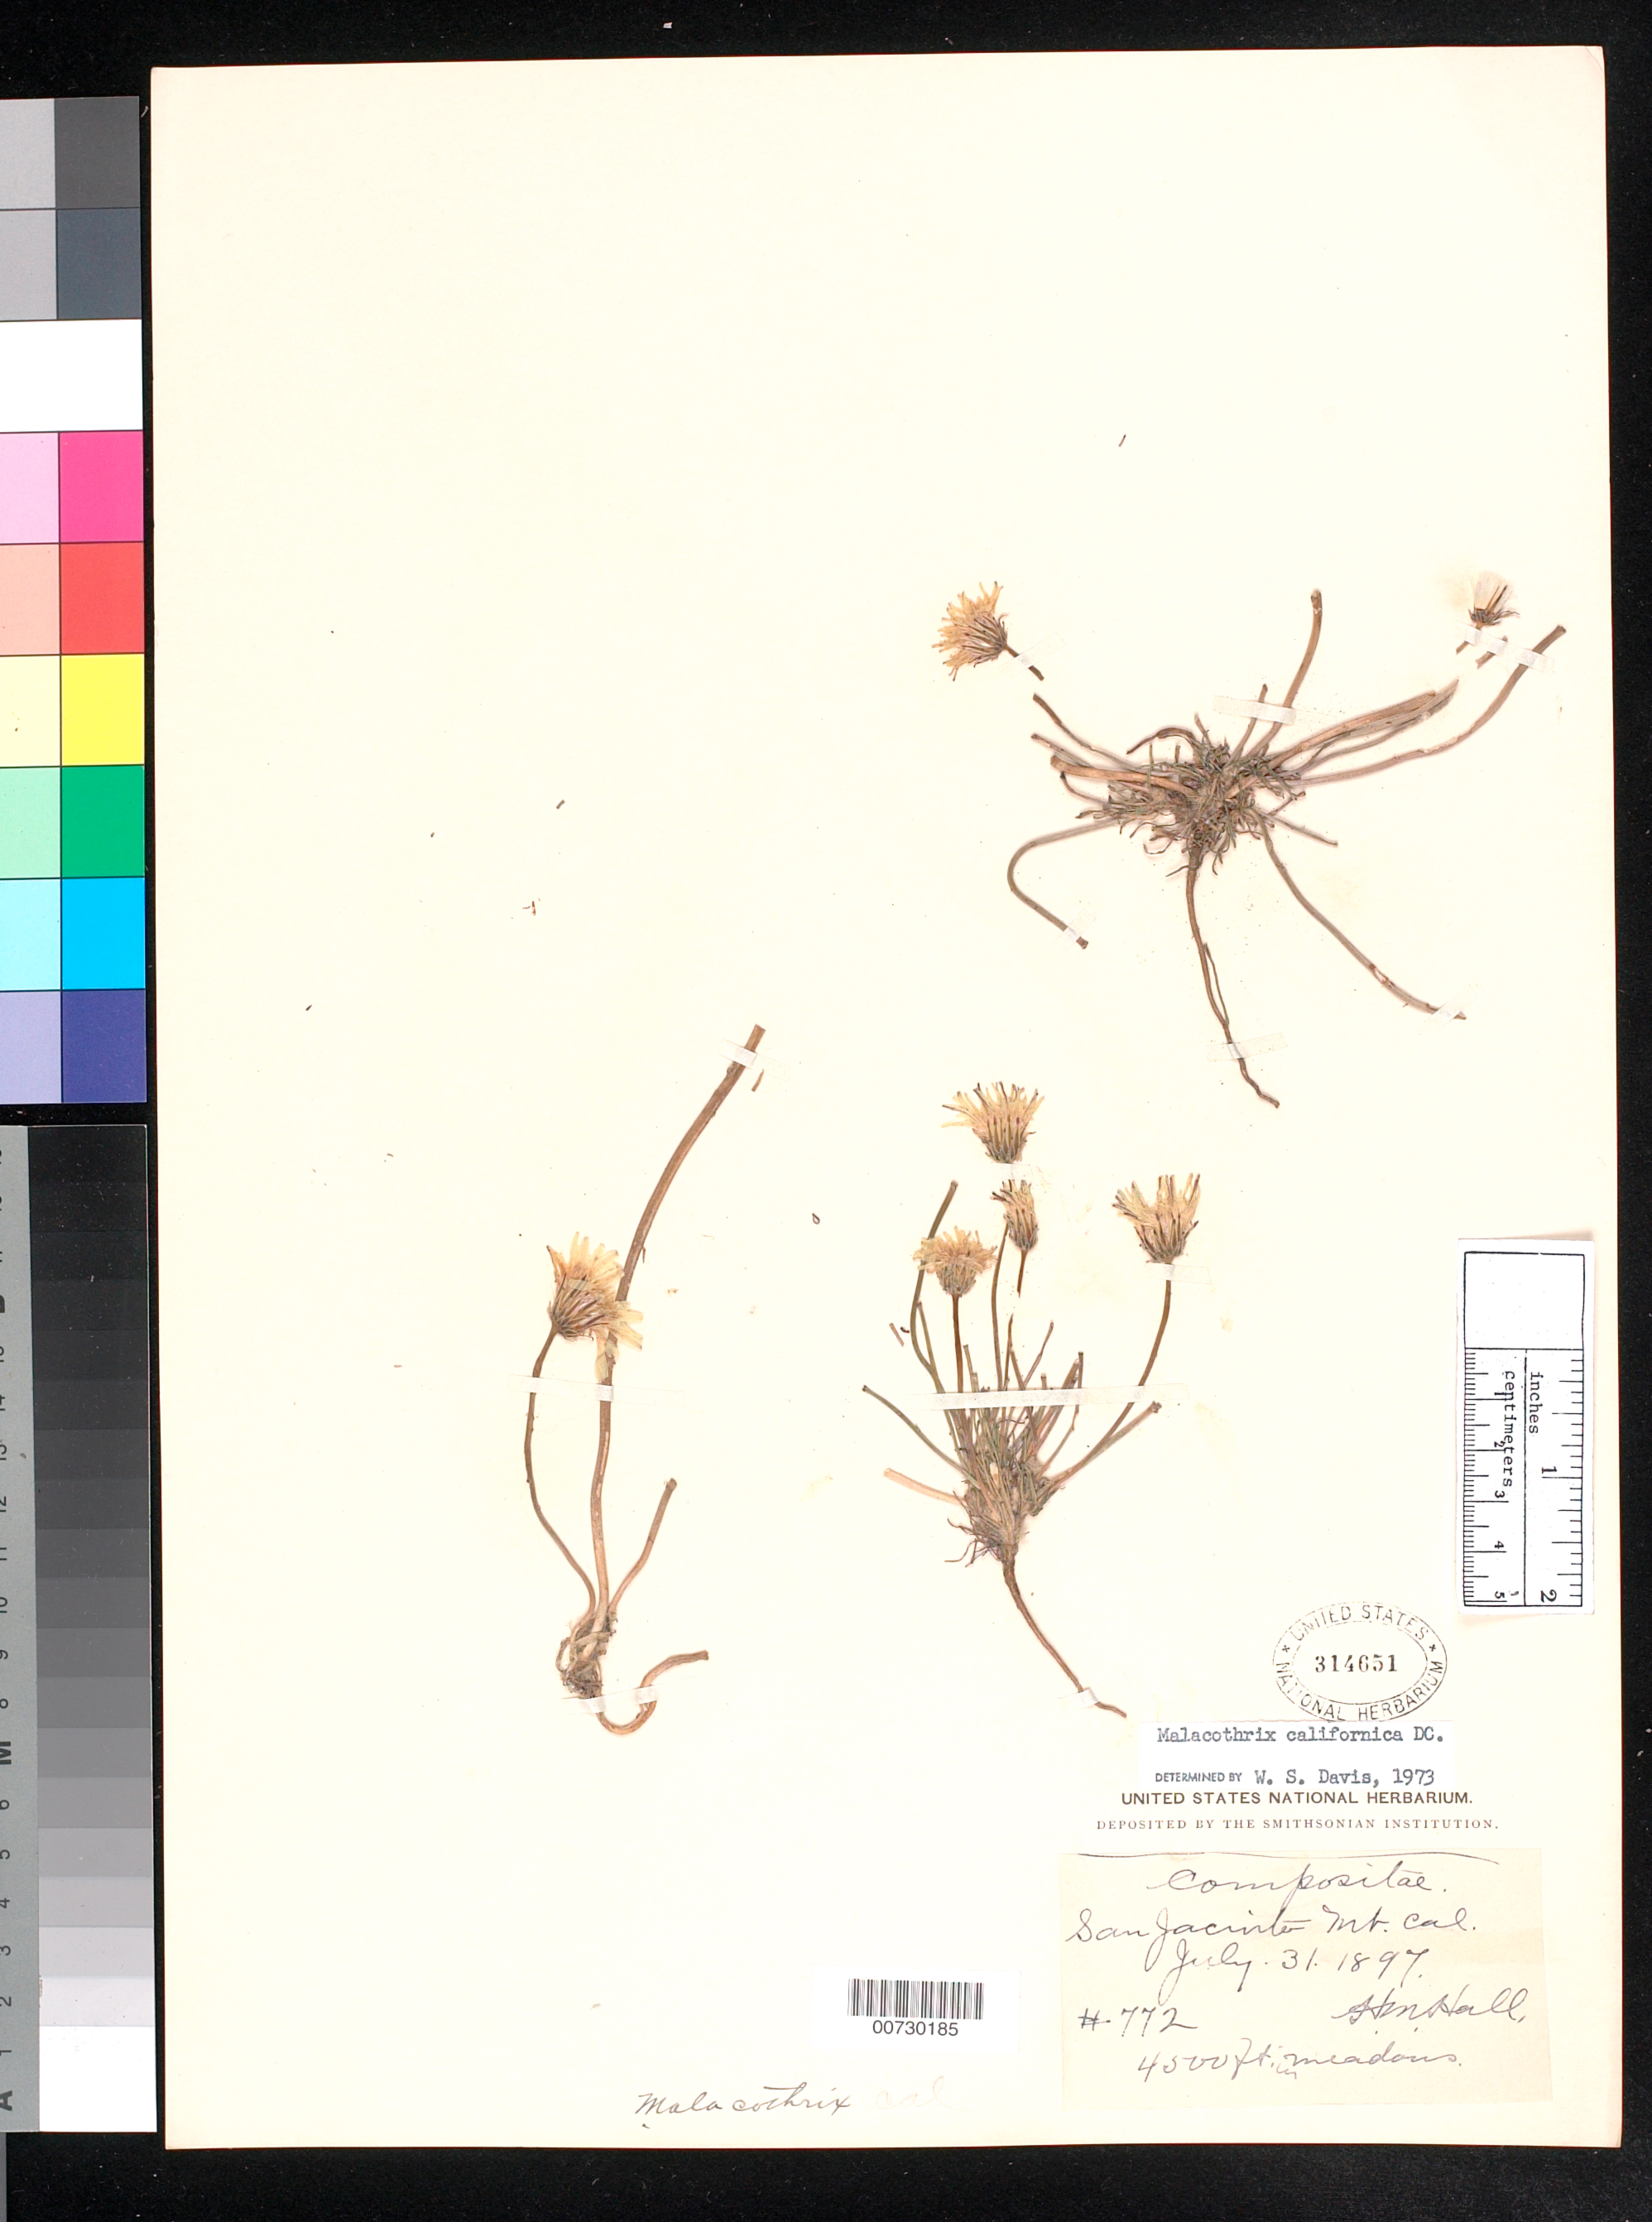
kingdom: Plantae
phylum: Tracheophyta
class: Magnoliopsida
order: Asterales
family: Asteraceae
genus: Malacothrix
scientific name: Malacothrix californica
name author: DC.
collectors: H. M. Hall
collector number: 772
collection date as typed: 31 Jul 1897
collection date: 1897-07-31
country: United States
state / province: California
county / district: Riverside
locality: San Jacinto Mts.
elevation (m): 1524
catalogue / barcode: US 314651